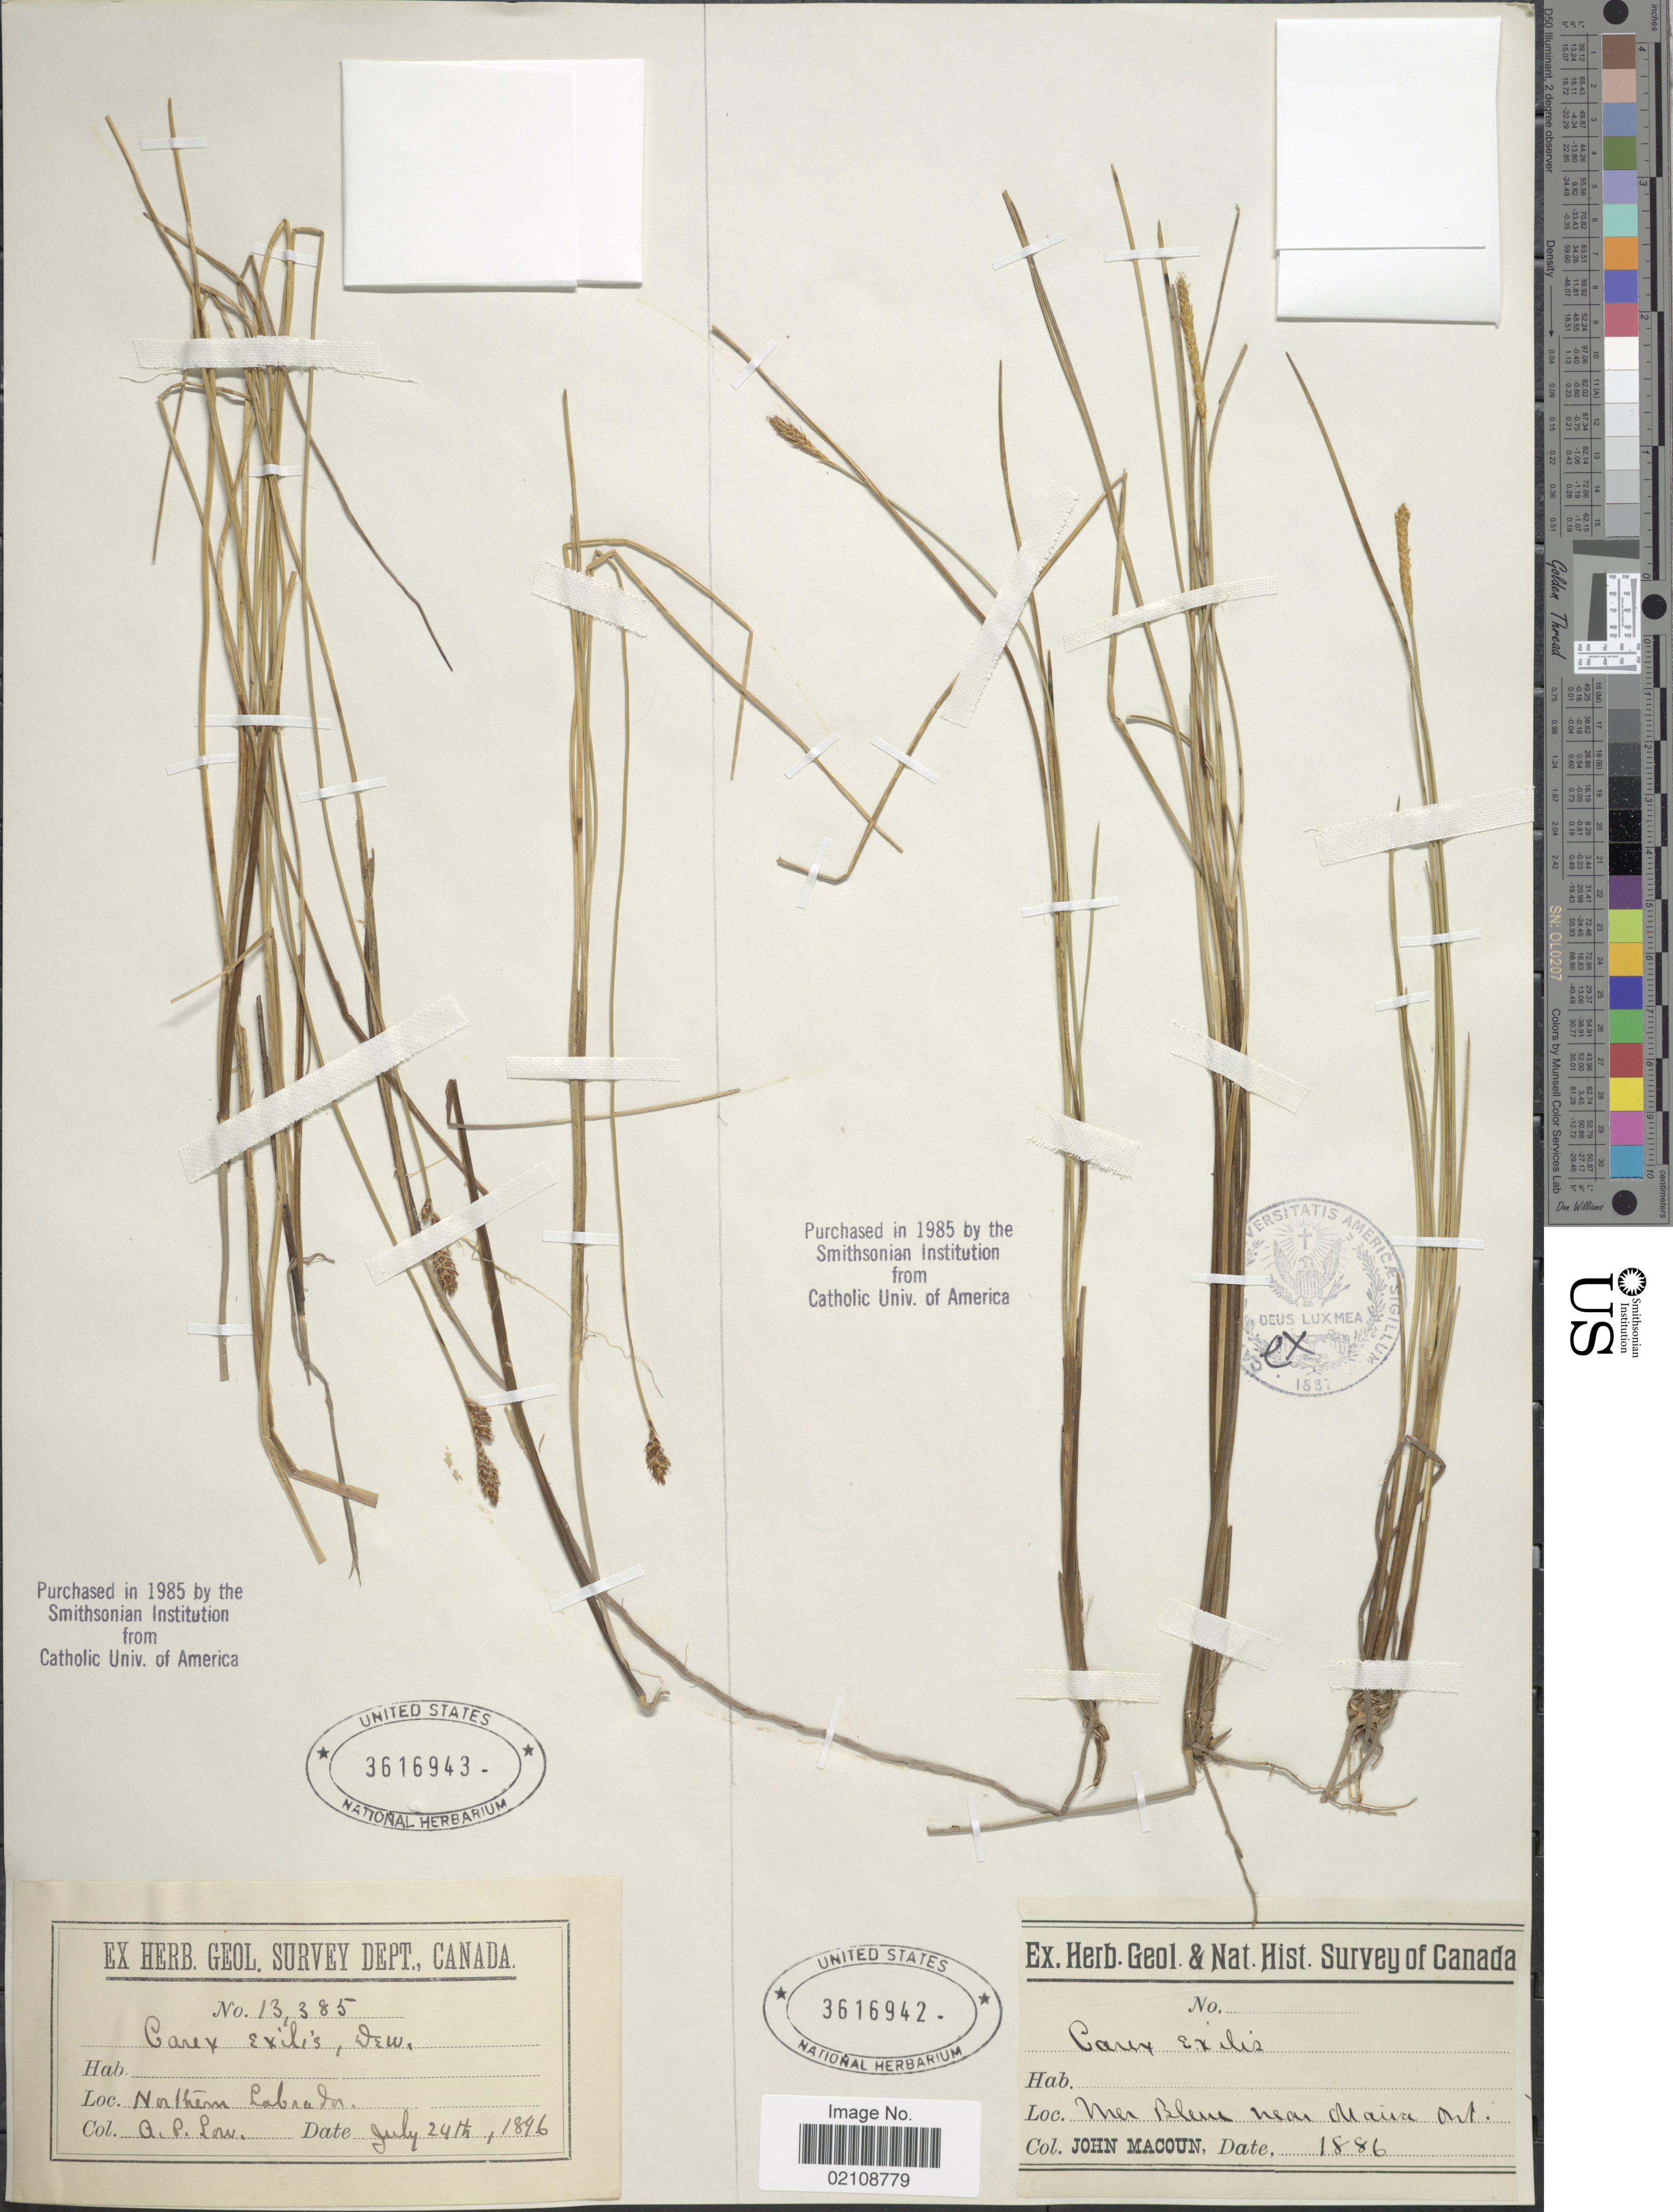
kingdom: Plantae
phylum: Tracheophyta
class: Liliopsida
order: Poales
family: Cyperaceae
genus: Carex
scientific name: Carex exilis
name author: Dewey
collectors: A. Low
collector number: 13385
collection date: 1896-07-24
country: Canada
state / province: Newfoundland and Labrador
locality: Northern Labrador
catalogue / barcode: US 3616943-2